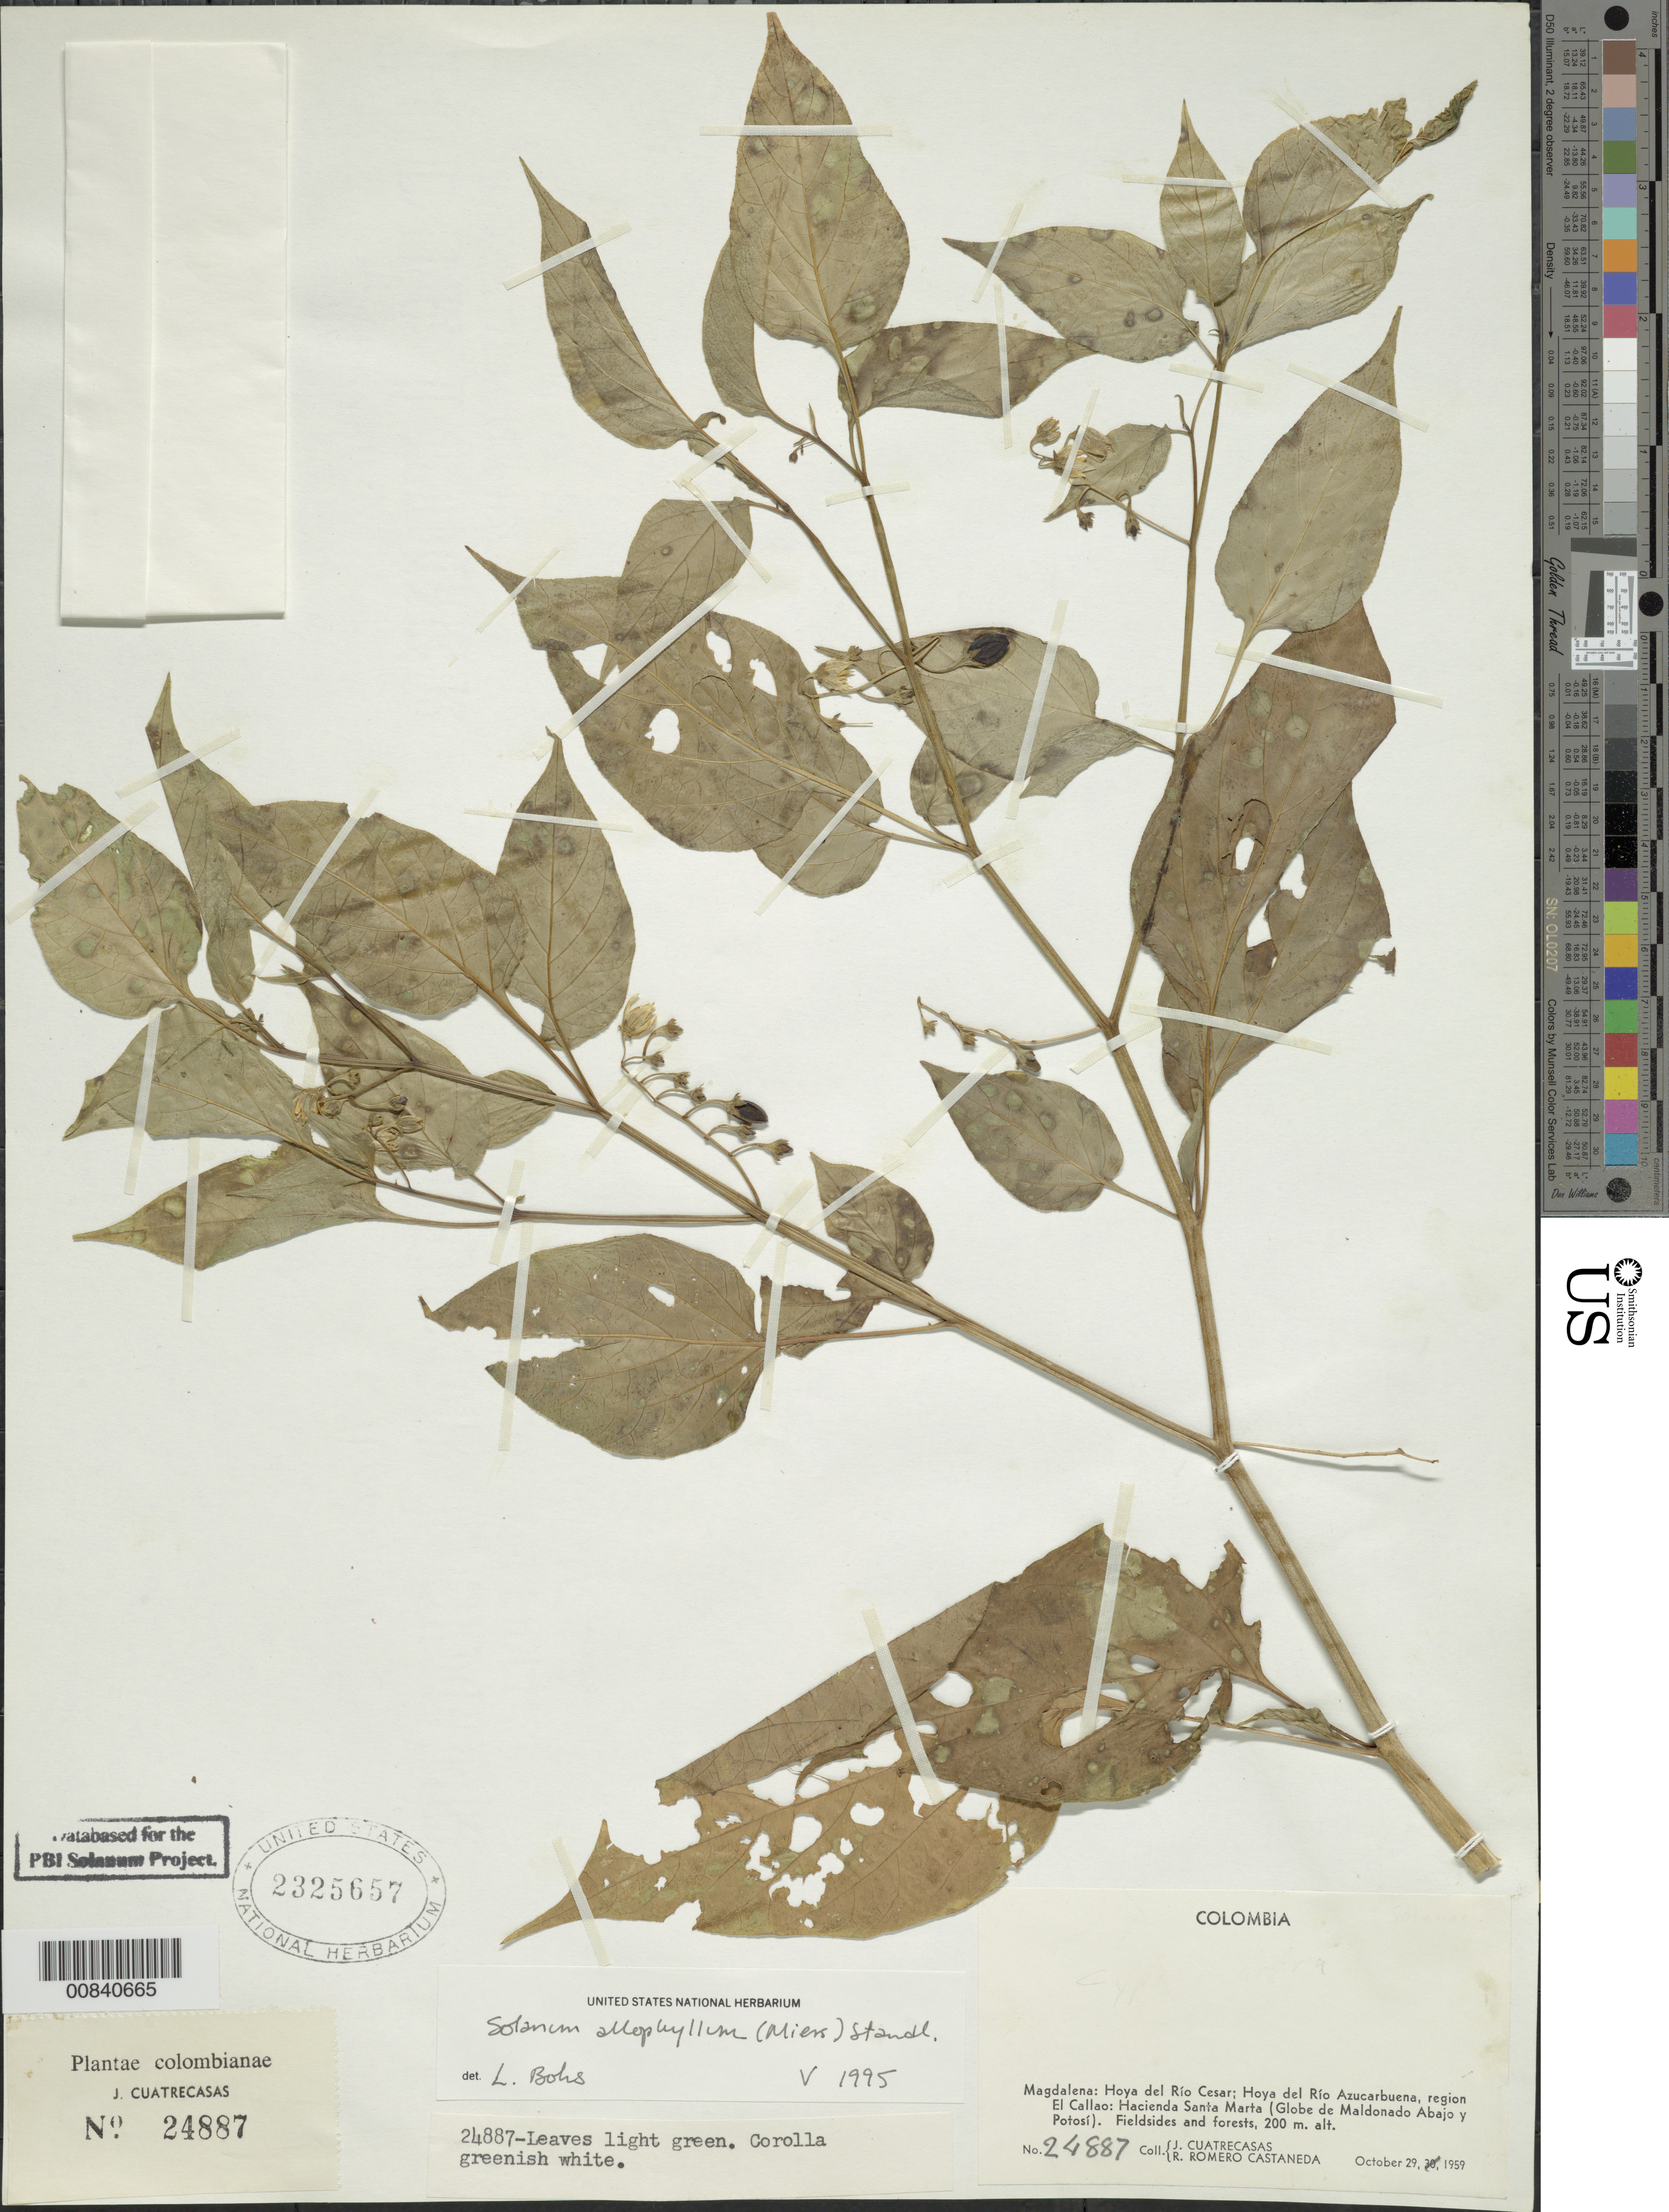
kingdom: Plantae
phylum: Tracheophyta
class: Magnoliopsida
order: Solanales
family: Solanaceae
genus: Solanum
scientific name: Solanum allophyllum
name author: (Miers) Sendtn.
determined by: Bohs, L. A.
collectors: J. Cuatrecasas & R. Romero Castañeda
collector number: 24887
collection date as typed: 29 Oct 1959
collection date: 1959-10-29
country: Colombia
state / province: Magdalena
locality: Magdalena: Hoya del Rio Cesar; Hoya del Rio Azucarbuena, region El Callao: Hacienda Santa Marta (Globe de Maldonado Abajo y Potosi).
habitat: Fieldsides and forests.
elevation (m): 200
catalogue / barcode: US 2325657